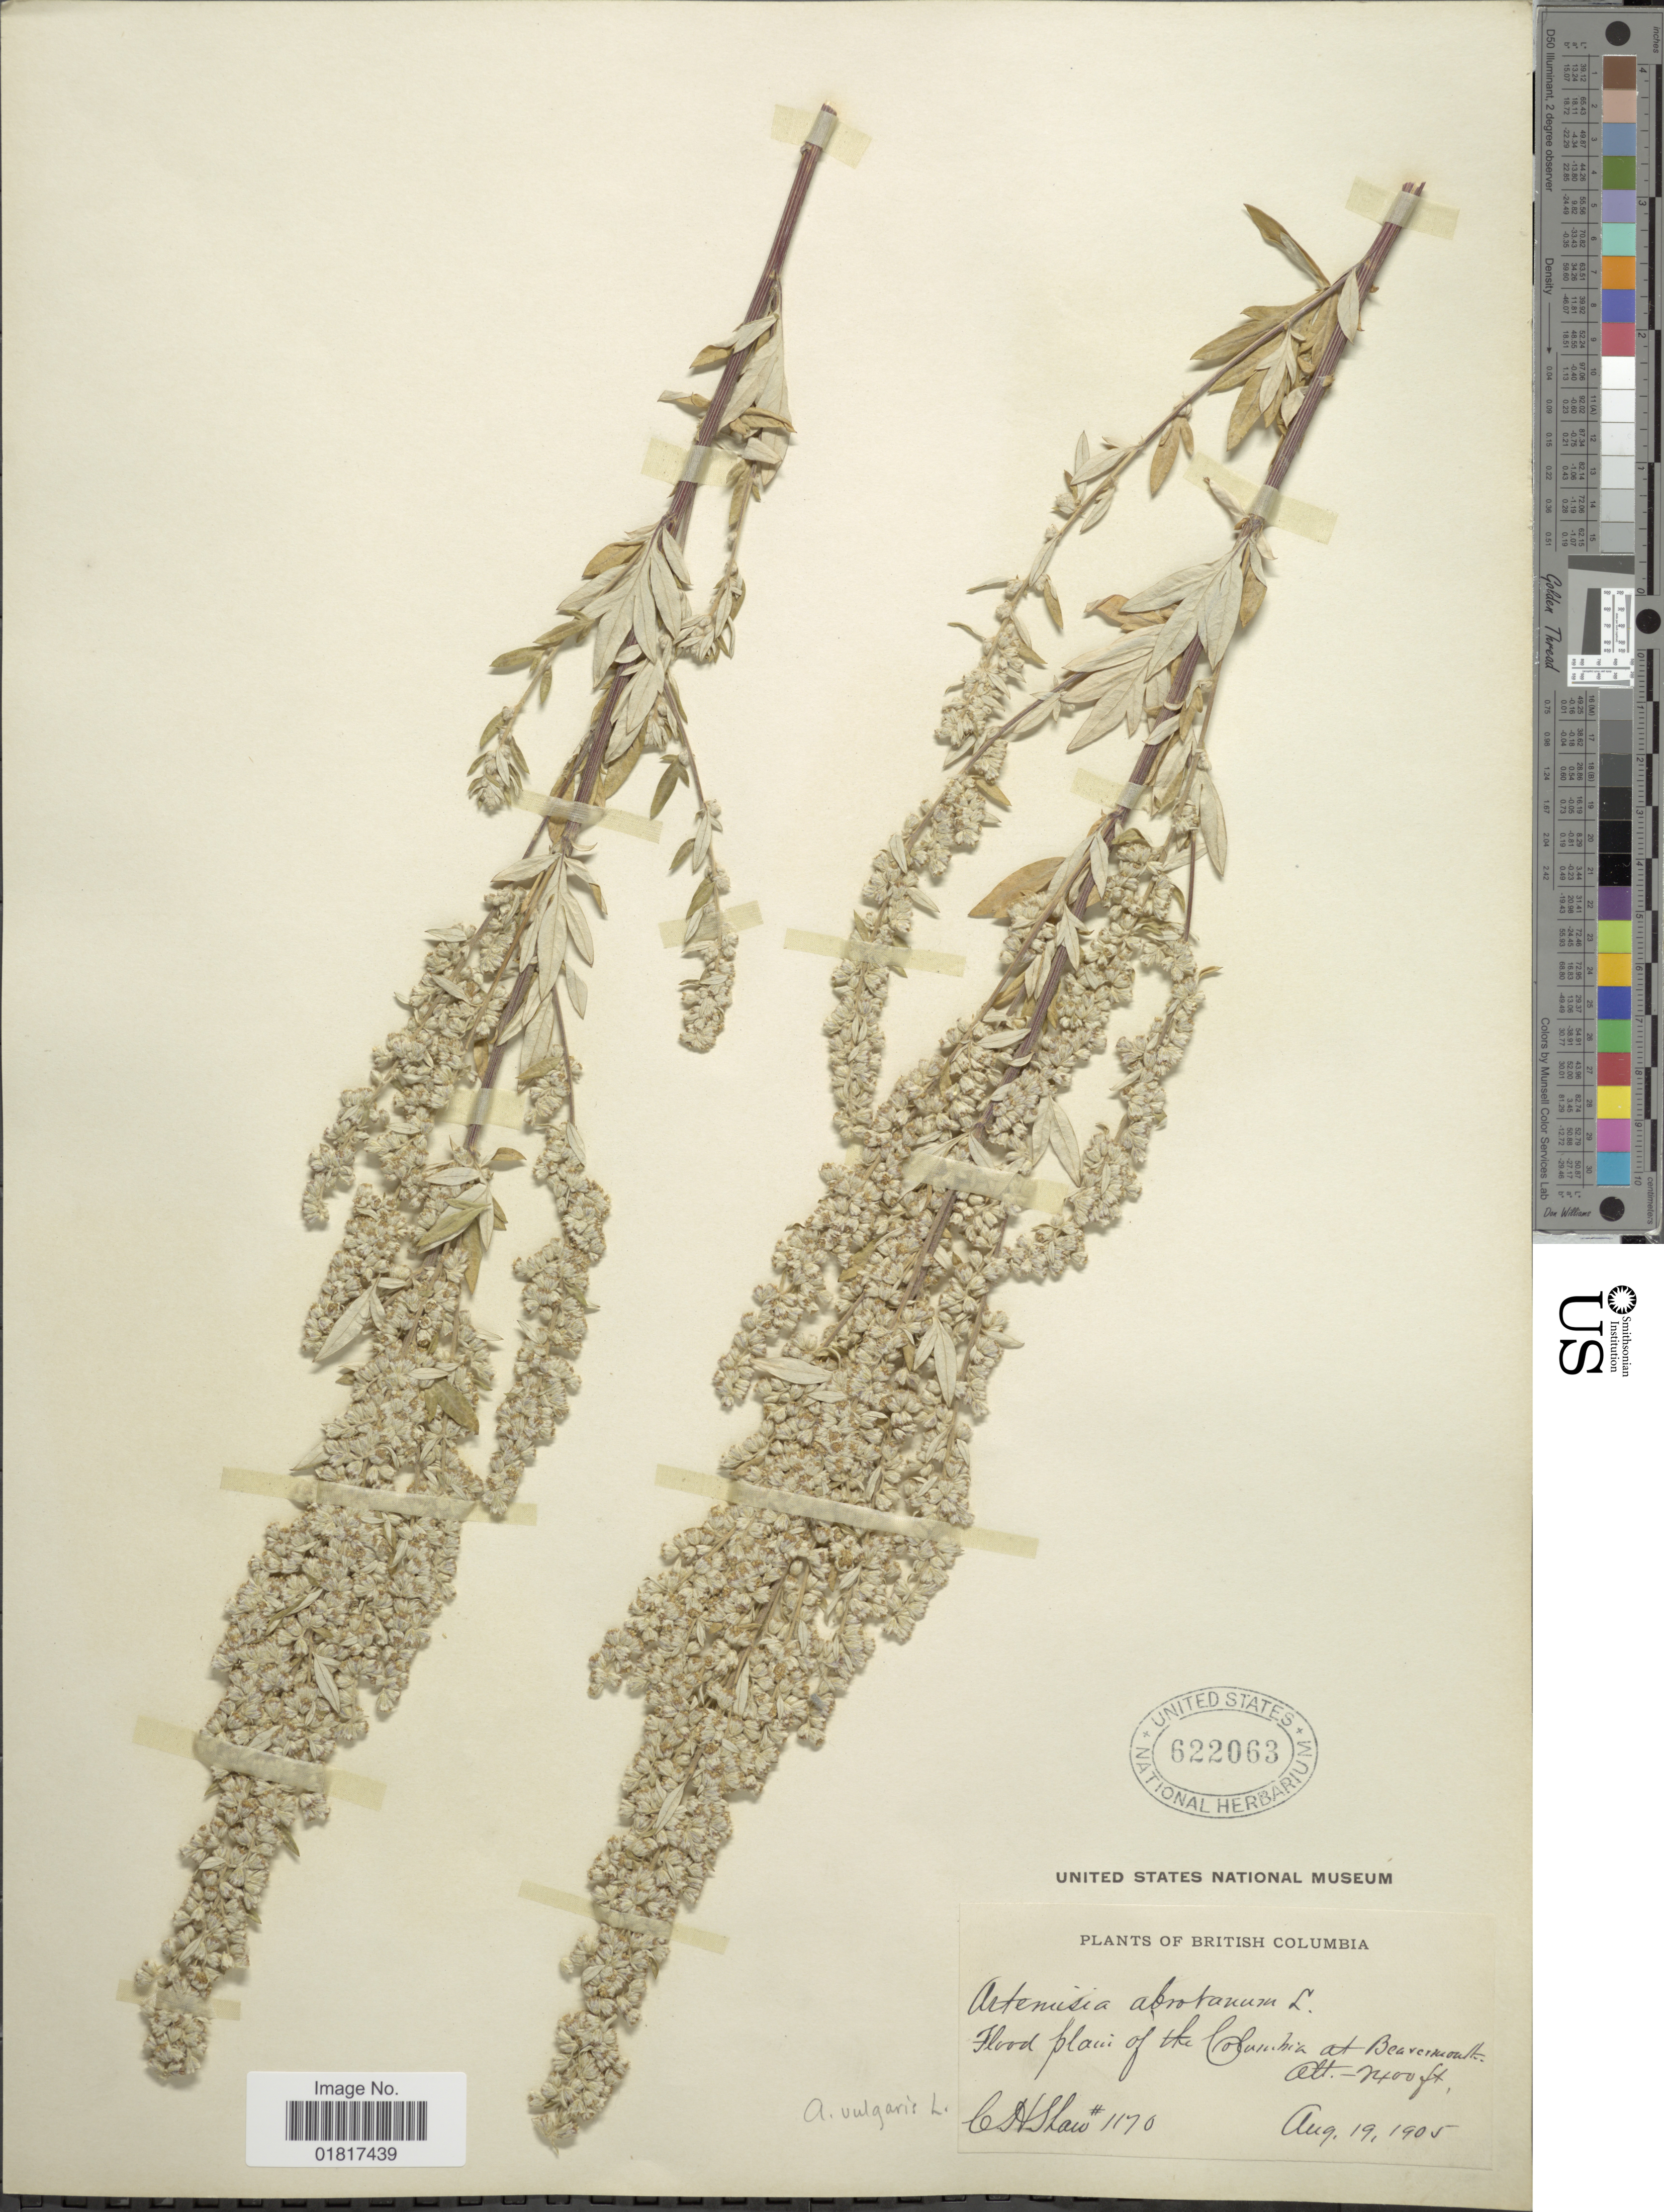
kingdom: Plantae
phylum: Tracheophyta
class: Magnoliopsida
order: Asterales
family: Asteraceae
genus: Artemisia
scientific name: Artemisia sp.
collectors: C. H. Shaw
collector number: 1170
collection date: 1905-08-19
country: Canada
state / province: British Columbia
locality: Flood plain of the Columbia at Beavermouth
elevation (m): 732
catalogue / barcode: US 622063